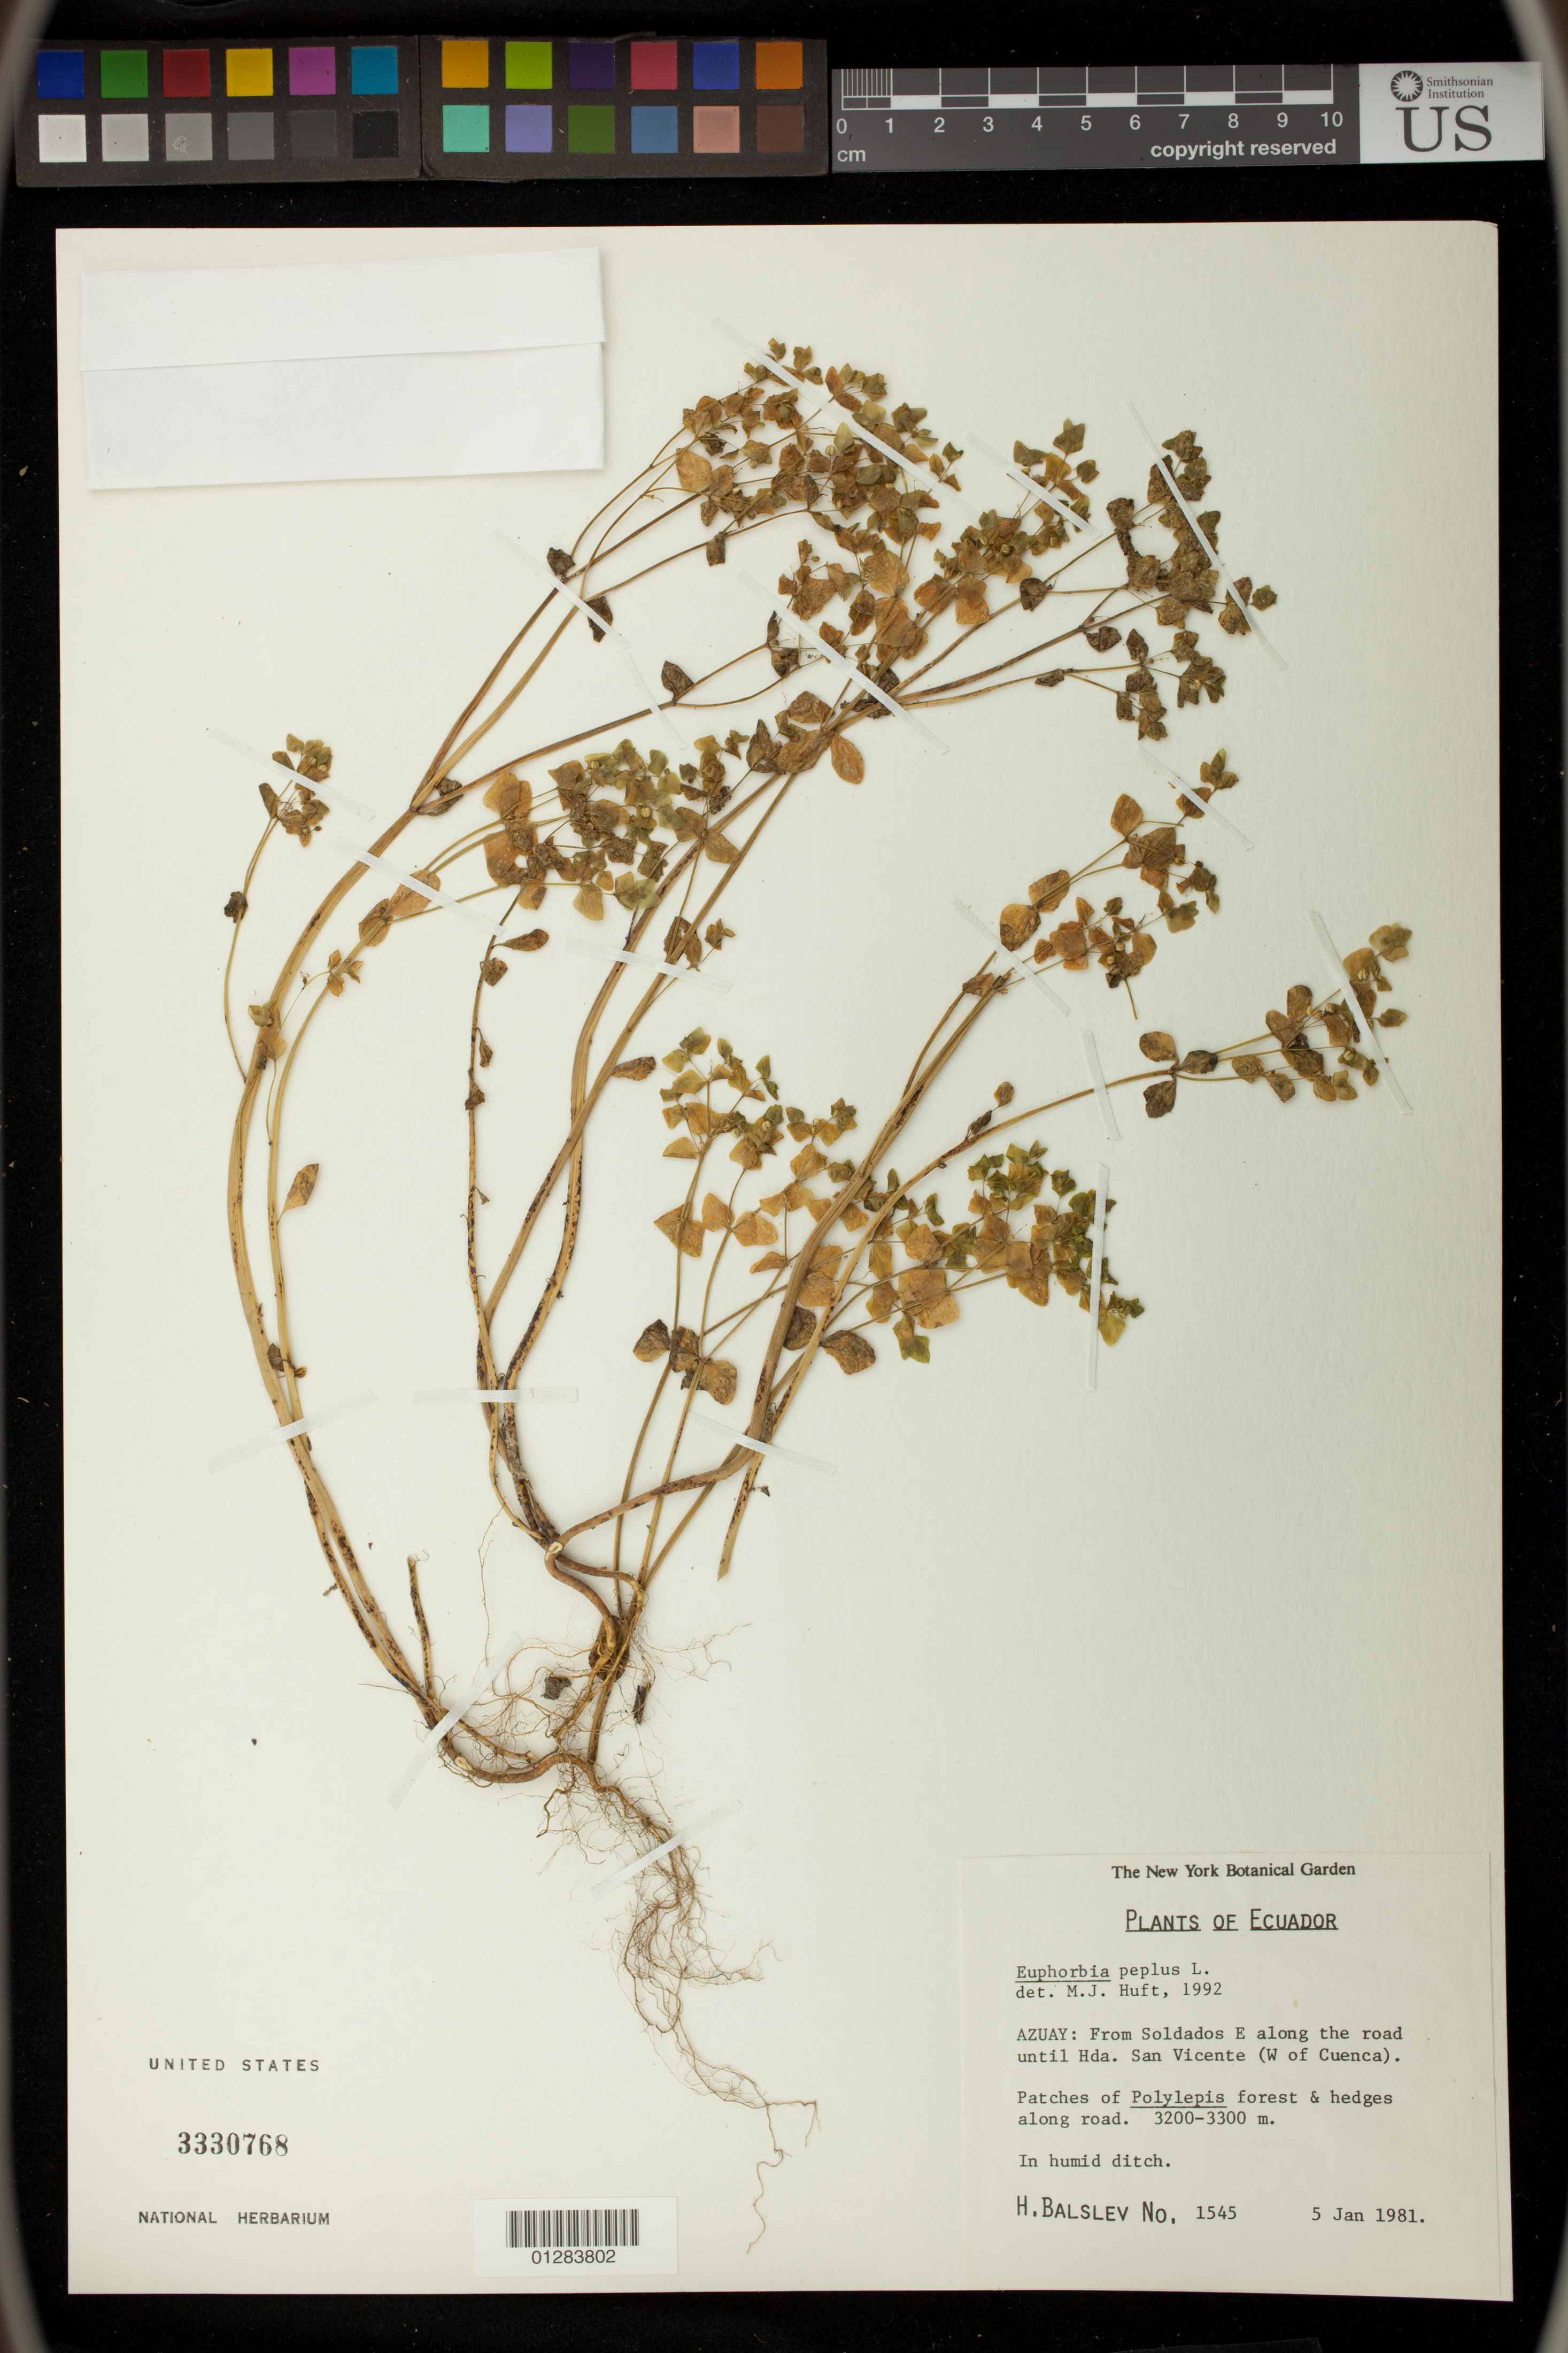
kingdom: Plantae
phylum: Tracheophyta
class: Magnoliopsida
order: Malpighiales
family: Euphorbiaceae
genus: Euphorbia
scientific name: Euphorbia peplus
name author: L.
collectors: H. Balslev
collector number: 1545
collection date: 1981-01-05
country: Ecuador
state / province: Azuay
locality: From Soldados E along the road until Hda. San Vicente (W of Cuenca).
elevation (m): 3200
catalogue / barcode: US 3330768